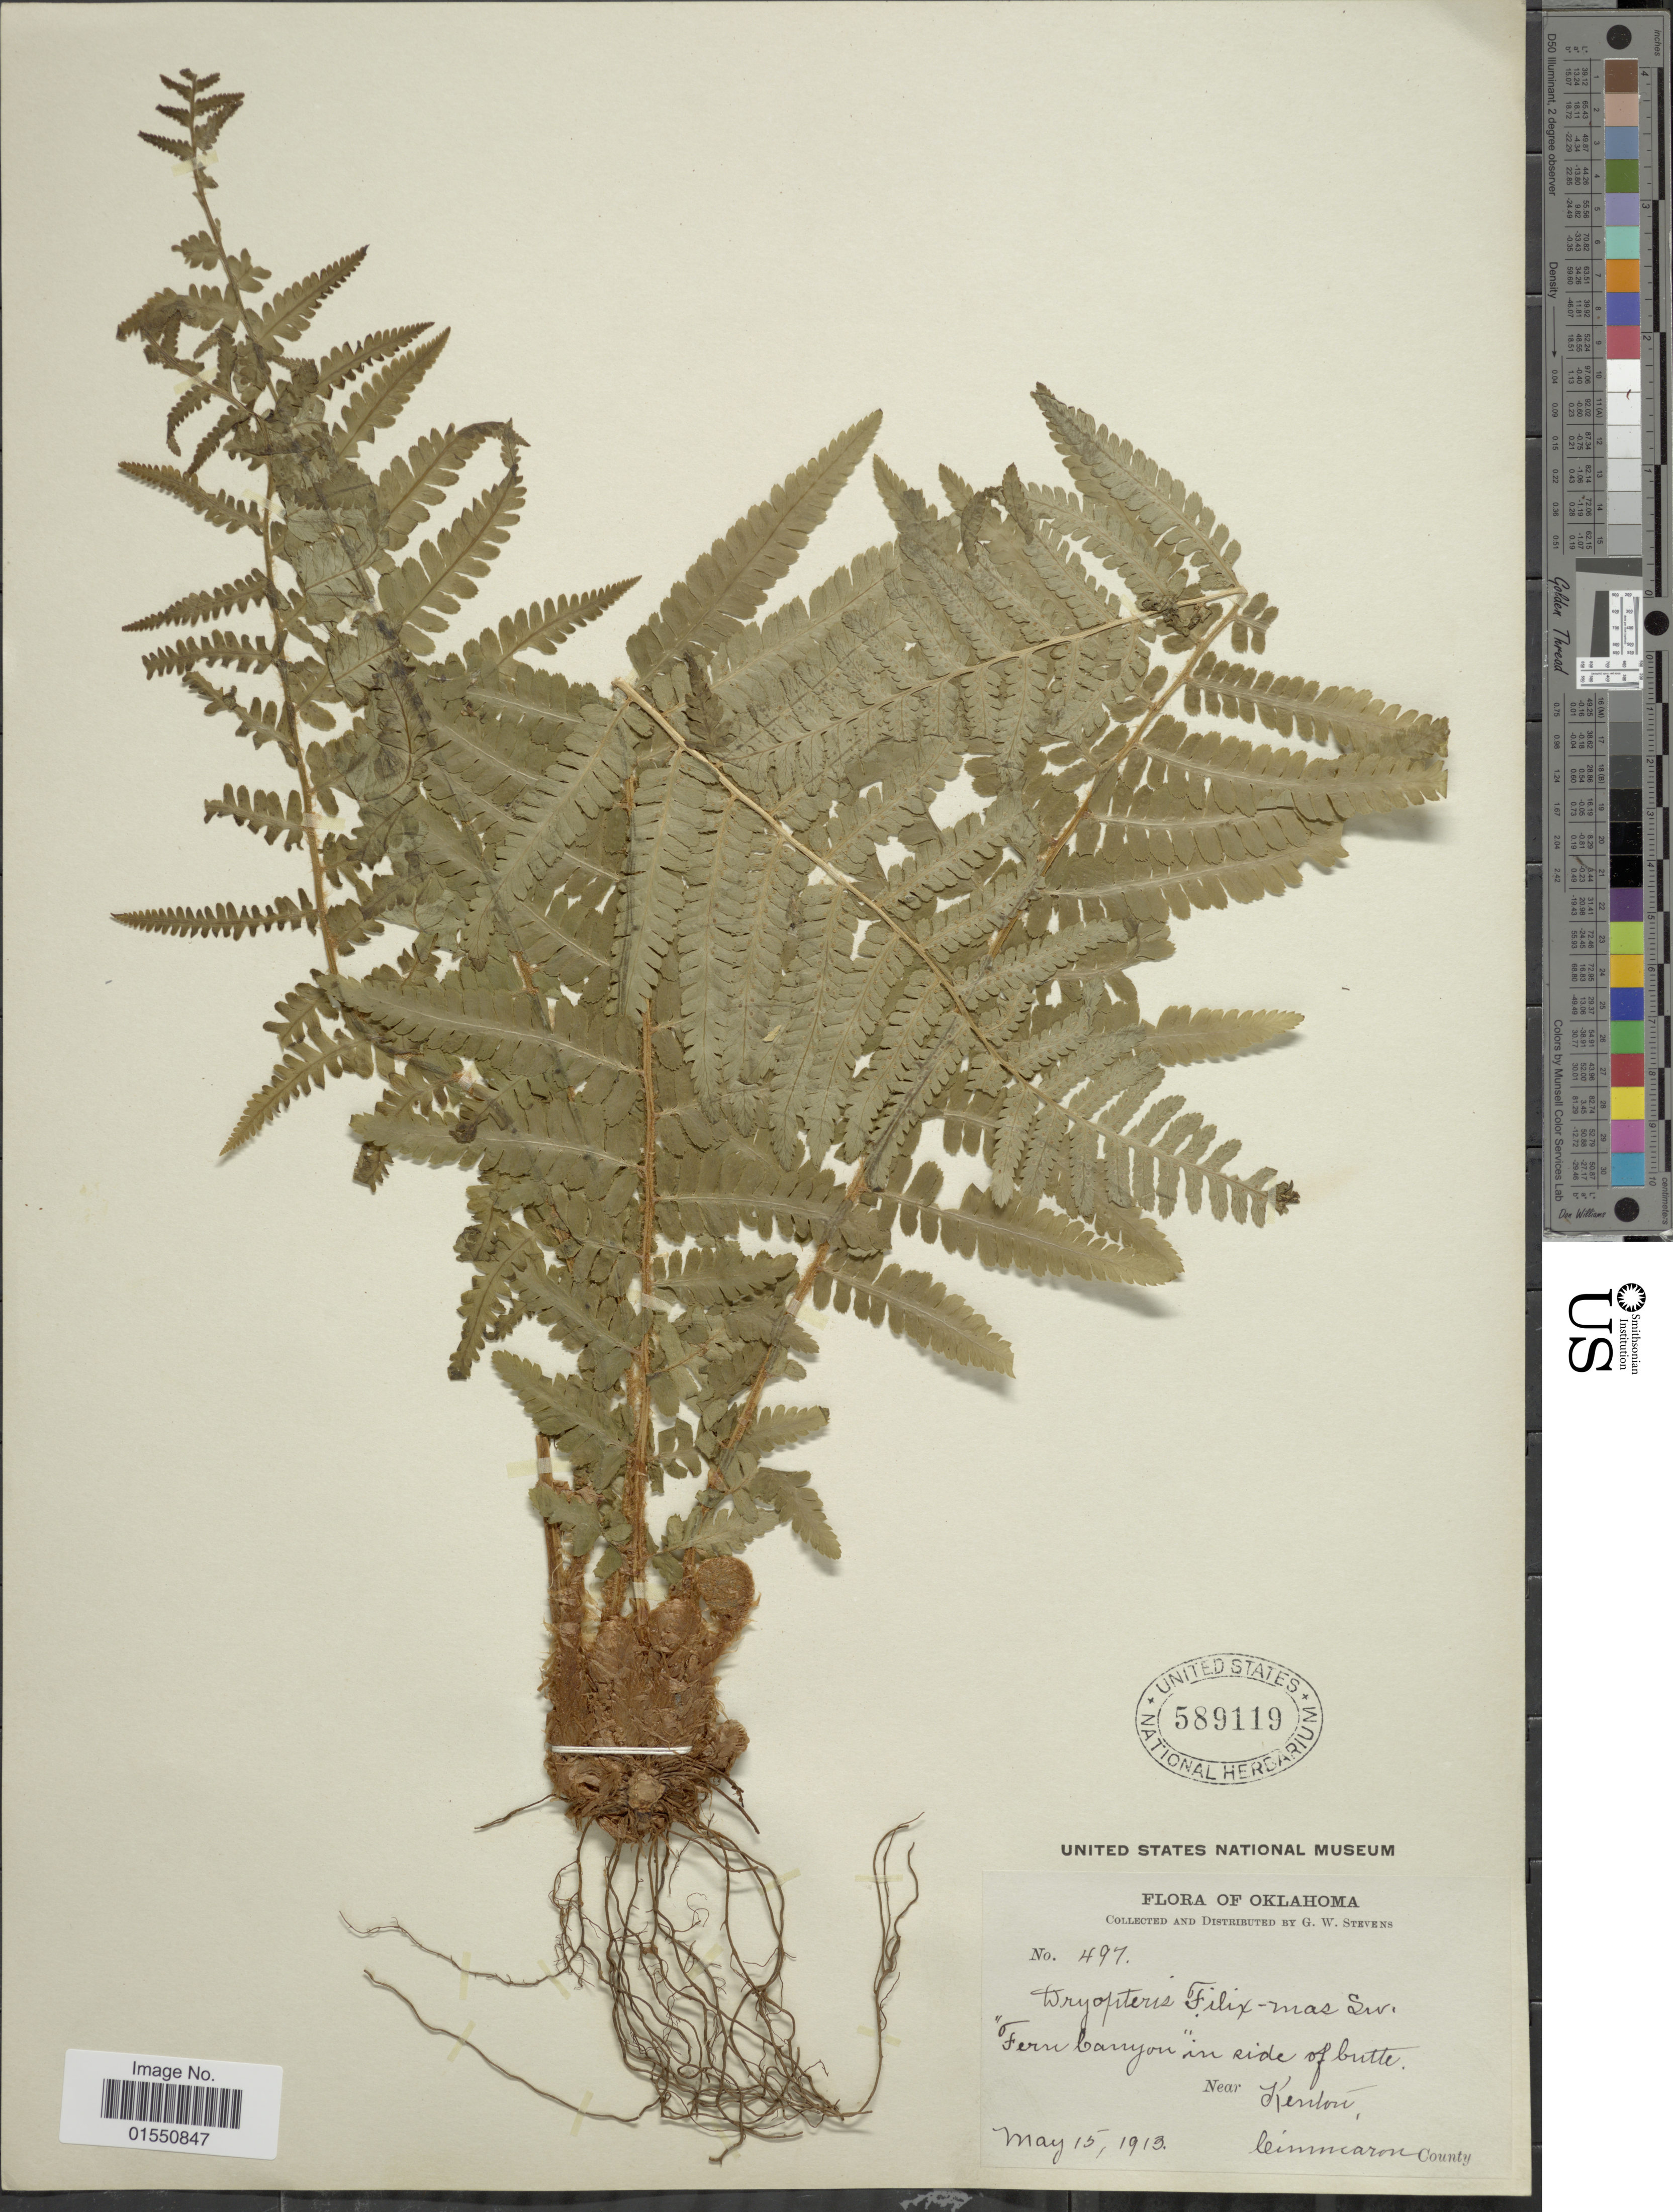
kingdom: Plantae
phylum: Tracheophyta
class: Polypodiopsida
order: Polypodiales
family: Dryopteridaceae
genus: Dryopteris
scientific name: Dryopteris filix-mas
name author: (L.) Schott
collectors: G. W. Stevens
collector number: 497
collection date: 1913-05-15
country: United States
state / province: Oklahoma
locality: "Fern Canyon" in side of butte. Near Kenton, Cimmaron County.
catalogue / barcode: US 589119